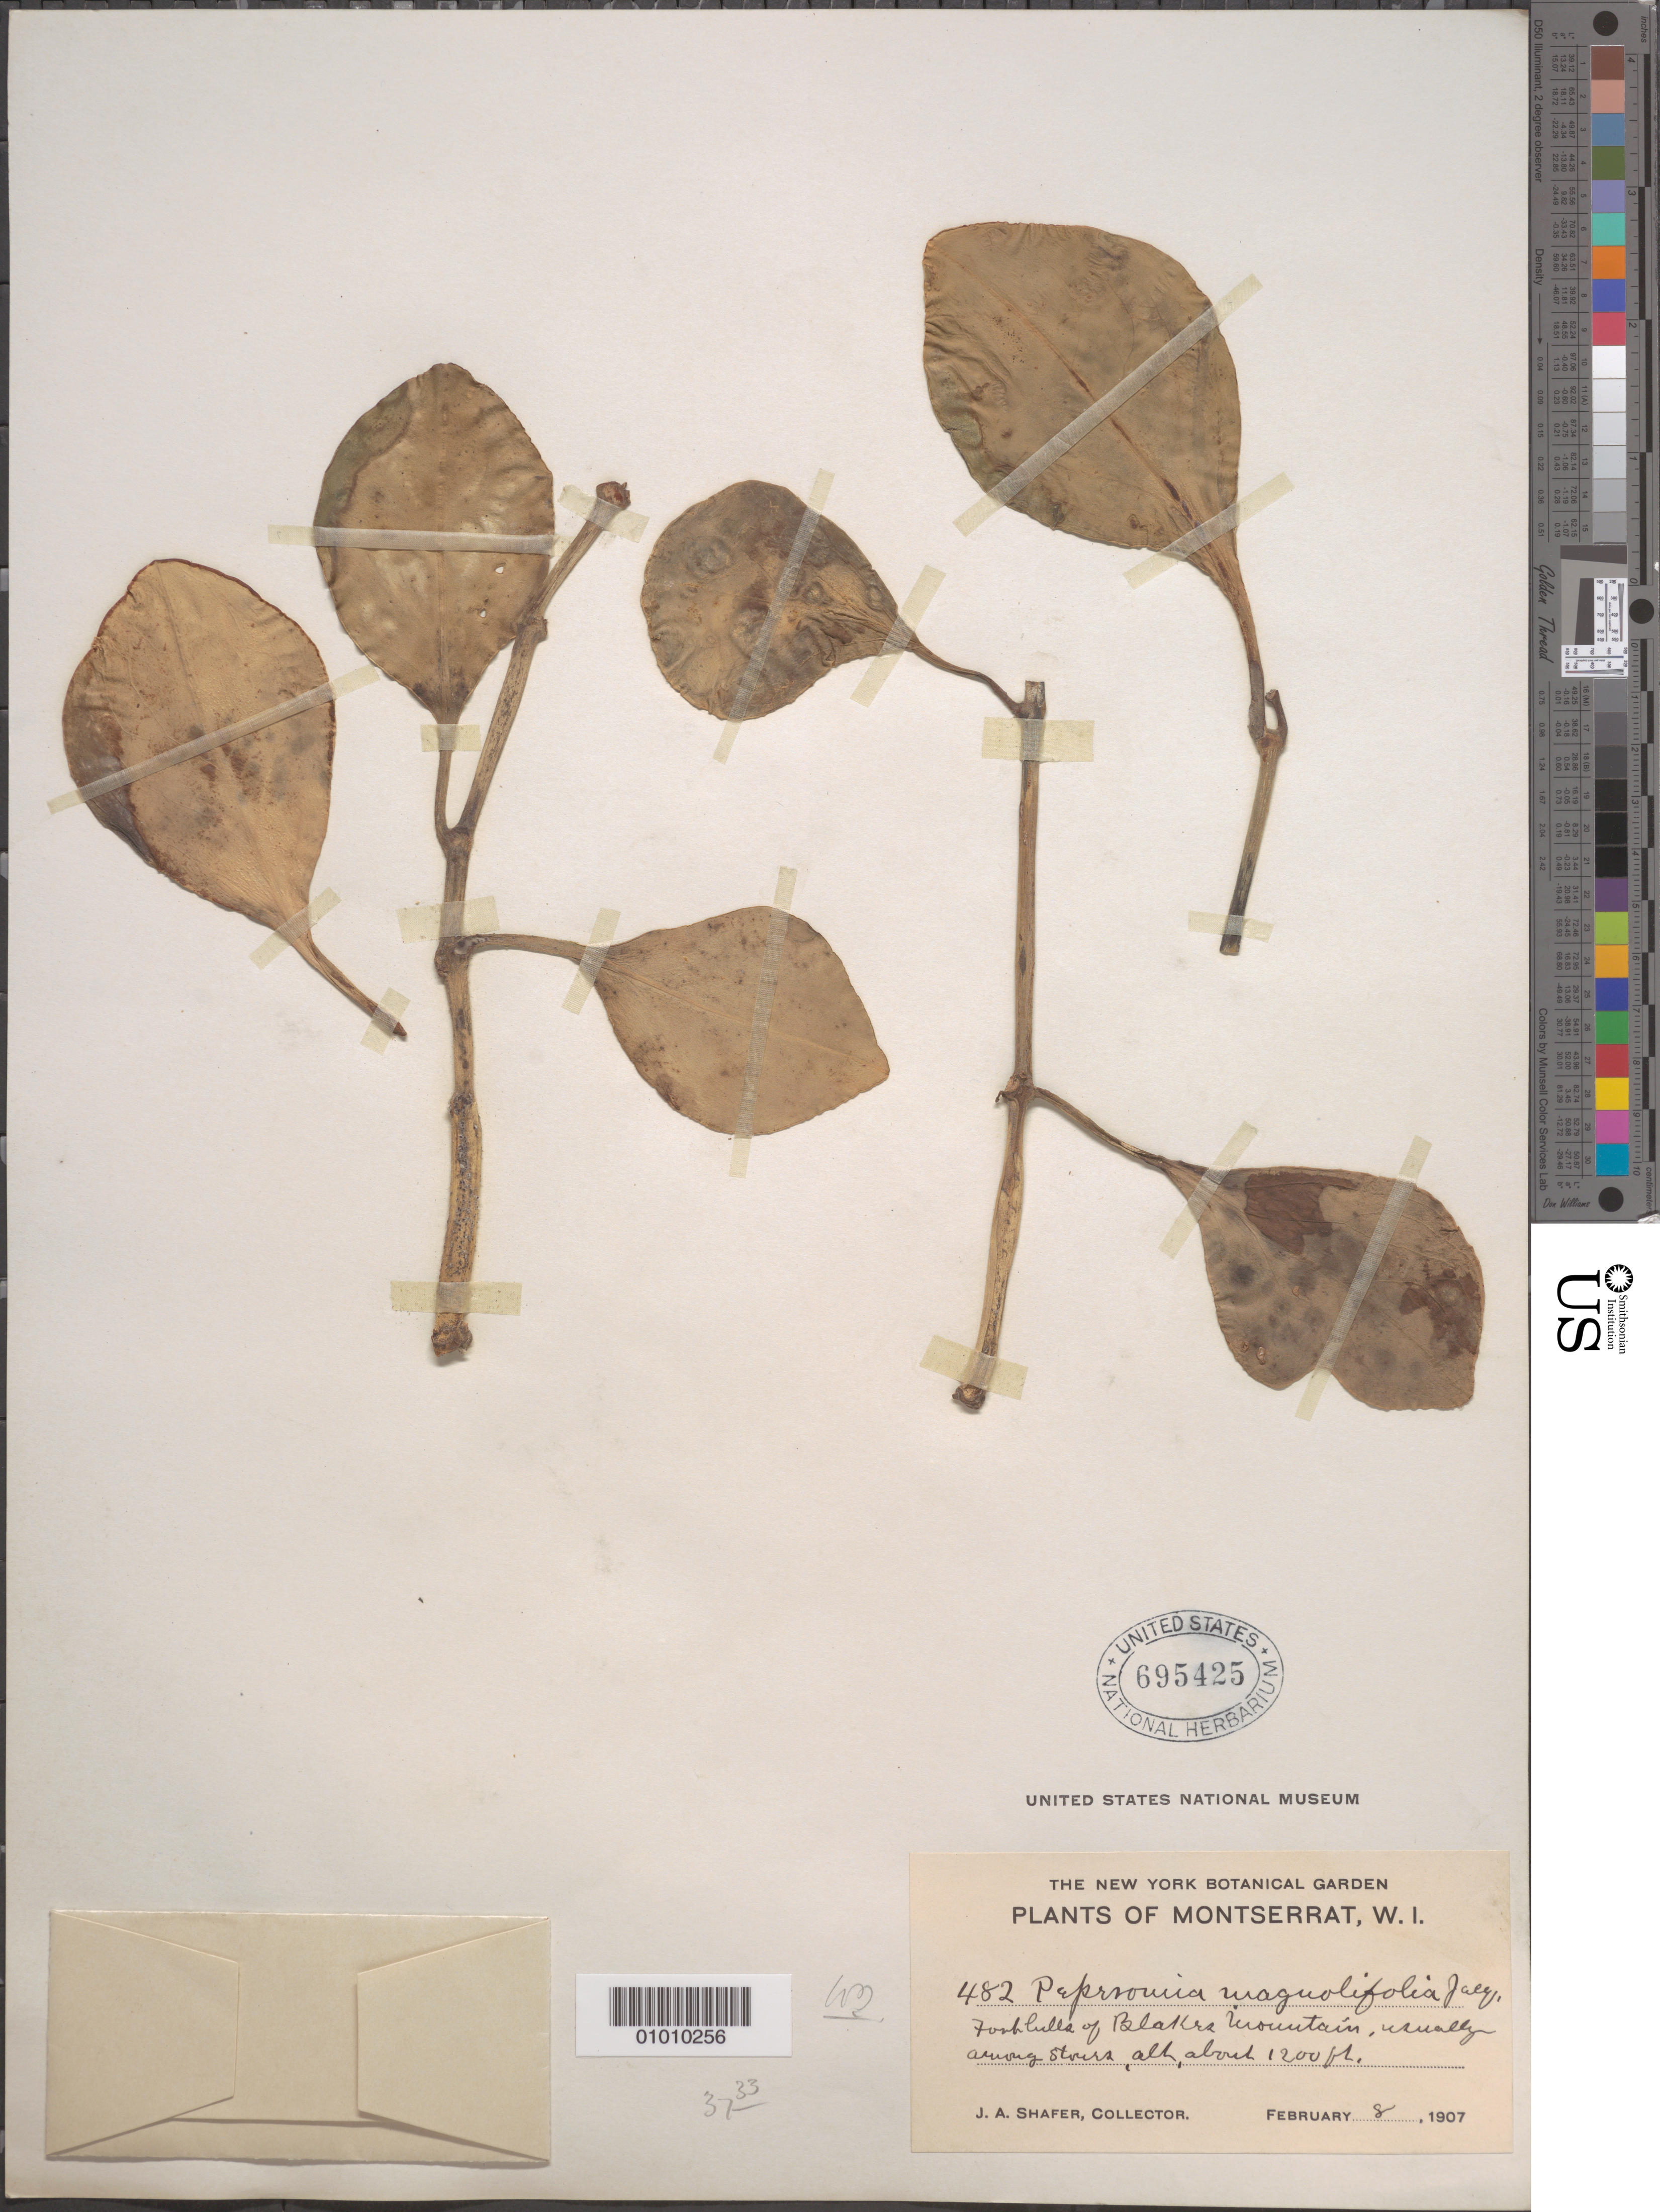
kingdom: Plantae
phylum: Tracheophyta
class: Magnoliopsida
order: Piperales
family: Piperaceae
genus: Peperomia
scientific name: Peperomia magnoliifolia var. brevirostrata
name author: Dahlst.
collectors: J. A. Shafer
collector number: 482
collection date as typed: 08 Feb 1907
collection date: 1907-02-08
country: Montserrat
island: Montserrat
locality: Foothills of Bathes Mountain, usually among stones.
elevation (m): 366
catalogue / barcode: US 695425